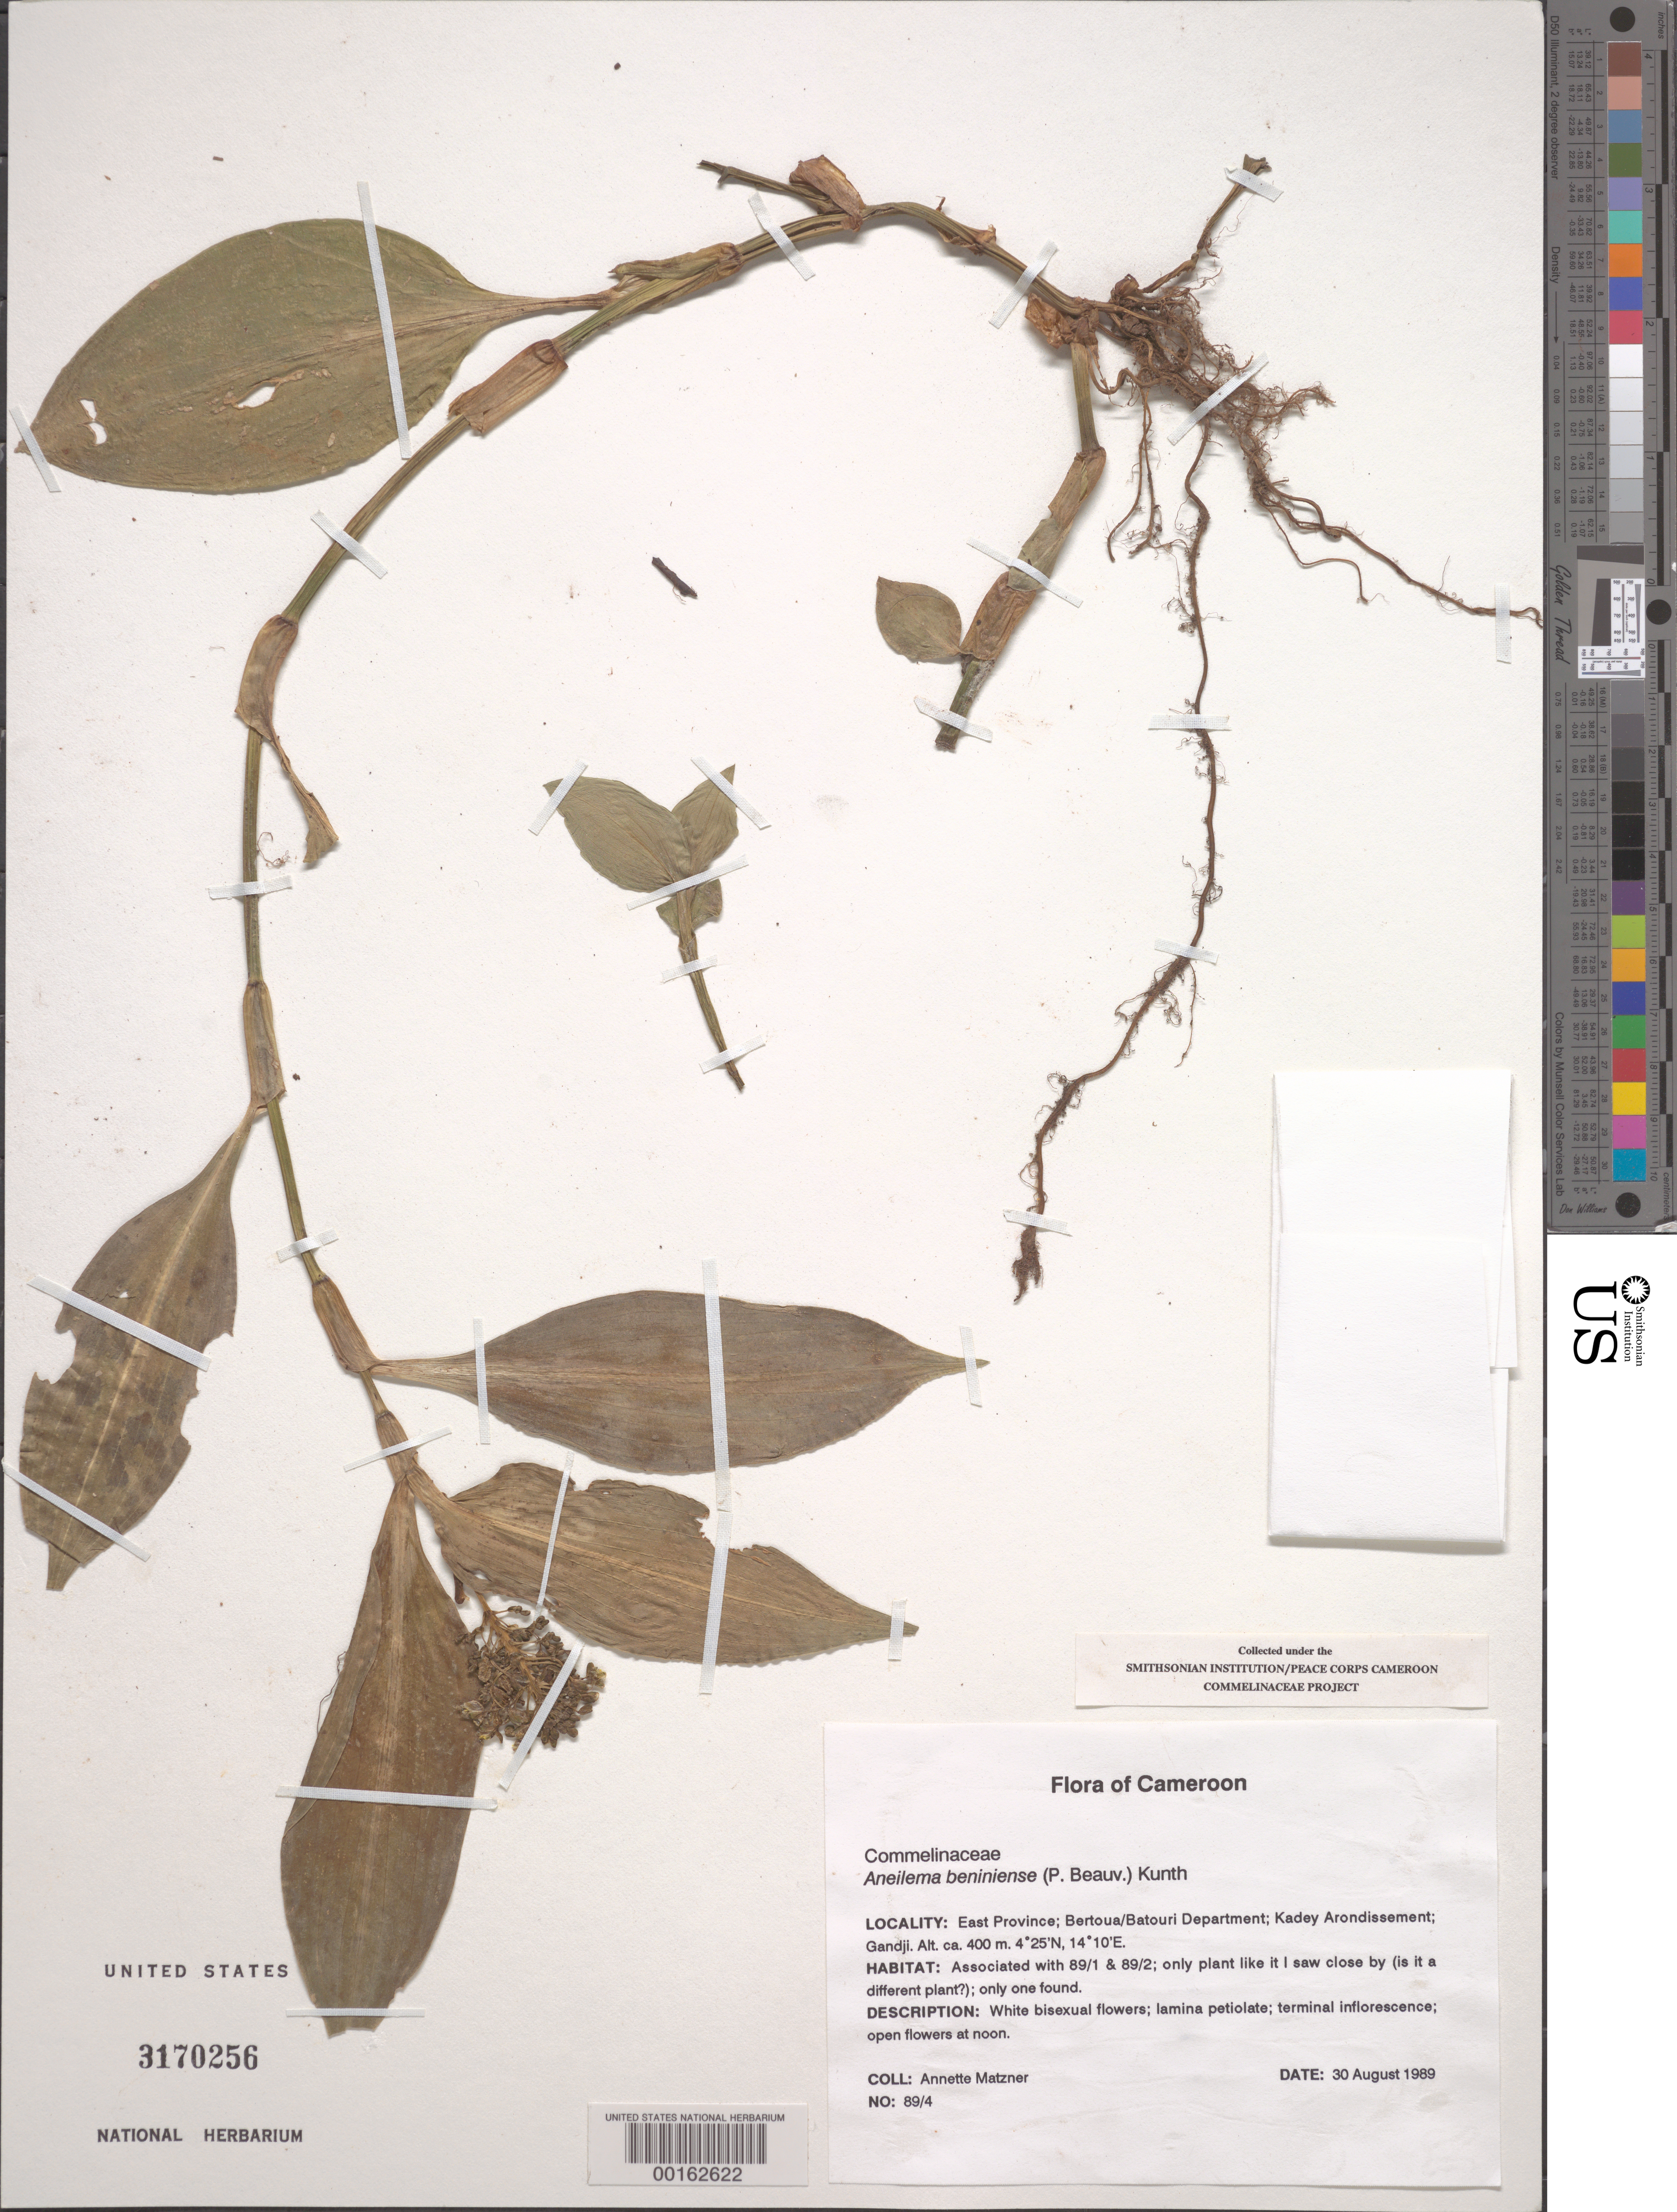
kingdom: Plantae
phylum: Tracheophyta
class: Liliopsida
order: Commelinales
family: Commelinaceae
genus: Aneilema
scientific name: Aneilema beniniense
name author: (P. Beauv.) Kunth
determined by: Faden, Robert B., (US), Smithsonian Institution - National Museum of Natural History (UNITED STATES)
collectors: A. Matzner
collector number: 89-4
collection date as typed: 30 Aug 1989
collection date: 1989-08-30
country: Cameroon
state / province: Est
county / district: Kadeï / Lom-et-djerem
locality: Kadey arrondissement, gandji. 4 25'n, 14 10'e.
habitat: Assoc. w/ 89-1,2; only plant like it close by, only one found.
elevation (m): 400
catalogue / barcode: US 3170256